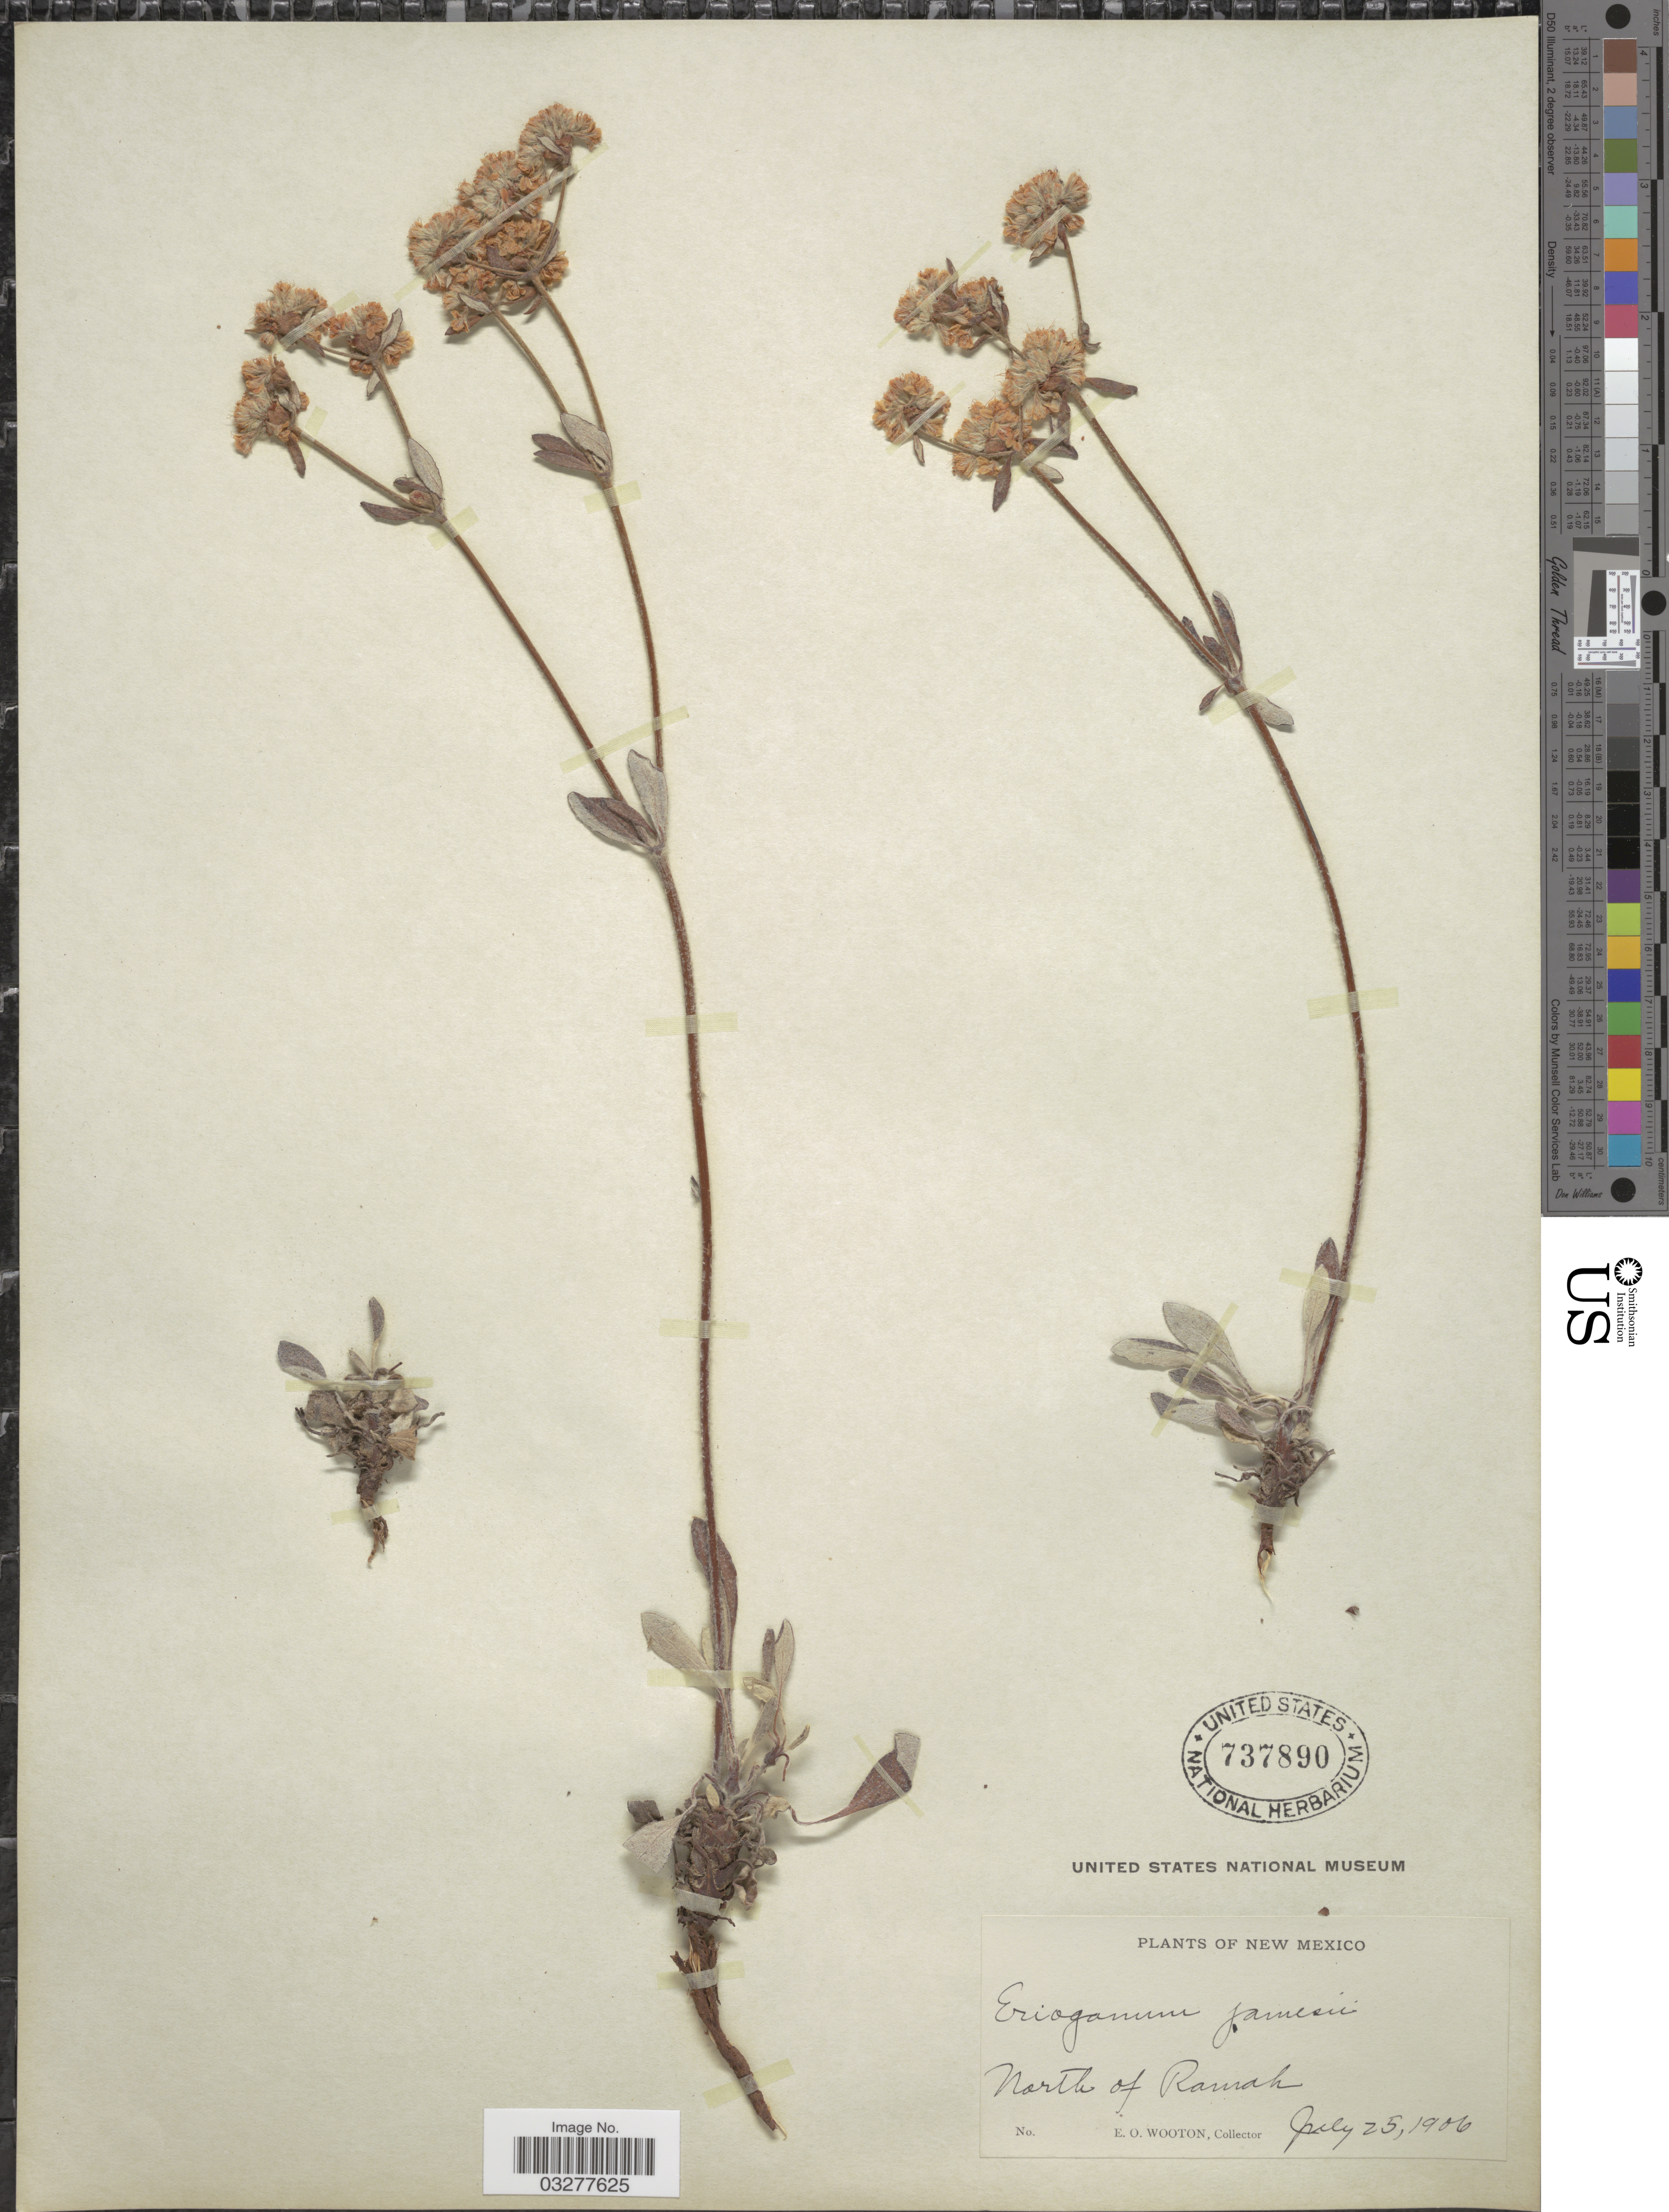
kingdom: Plantae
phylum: Tracheophyta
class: Magnoliopsida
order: Caryophyllales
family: Polygonaceae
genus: Eriogonum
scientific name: Eriogonum jamesii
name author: Benth.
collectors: E. O. Wooton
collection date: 1906-07-25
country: United States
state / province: New Mexico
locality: North of Ramah.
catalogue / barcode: US 737890